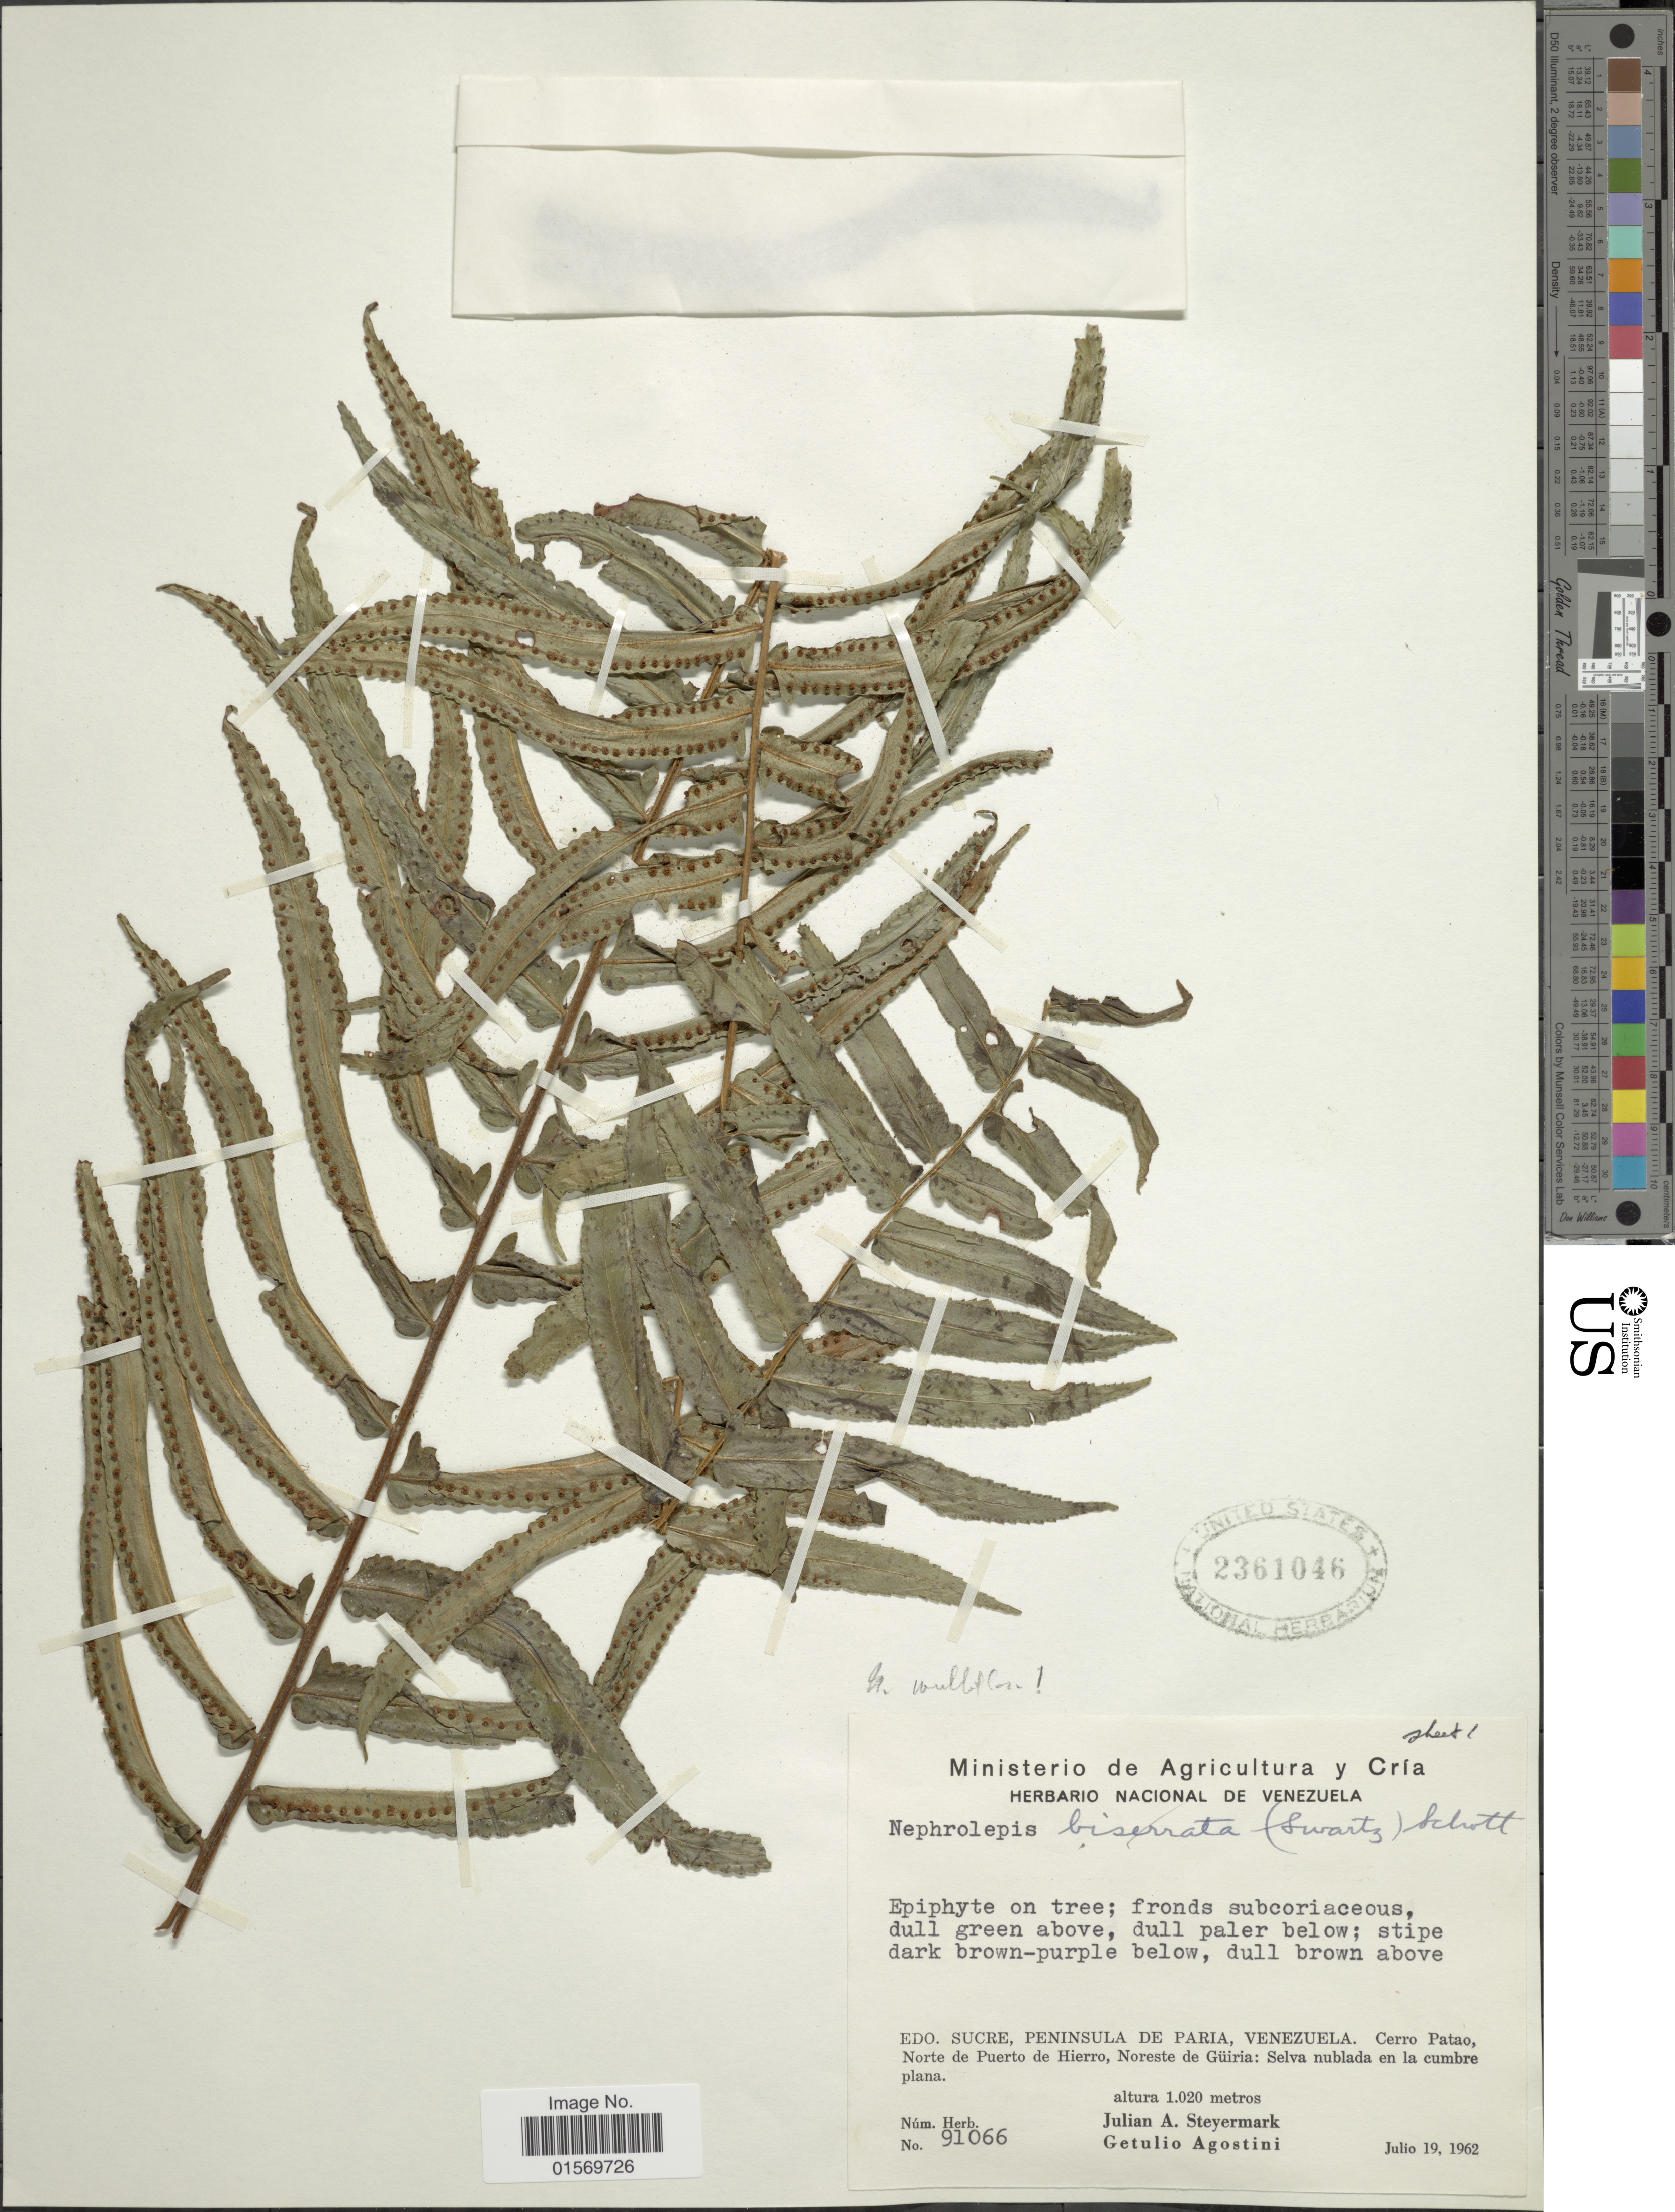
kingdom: Plantae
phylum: Tracheophyta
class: Polypodiopsida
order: Polypodiales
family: Nephrolepidaceae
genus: Nephrolepis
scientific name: Nephrolepis multiflora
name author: (Roxb.) F.M. Jarrett ex C.V. Morton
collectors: J. Steyermark & G. Agostini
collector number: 91066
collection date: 1962-07-19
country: Venezuela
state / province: Sucre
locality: Peninsula de Paria, Cerro Patao, Norte de Puerto de Hierro, Noreste de Güiria: Selva nublada en la cumbre plana.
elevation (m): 1020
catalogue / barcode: US 2361046